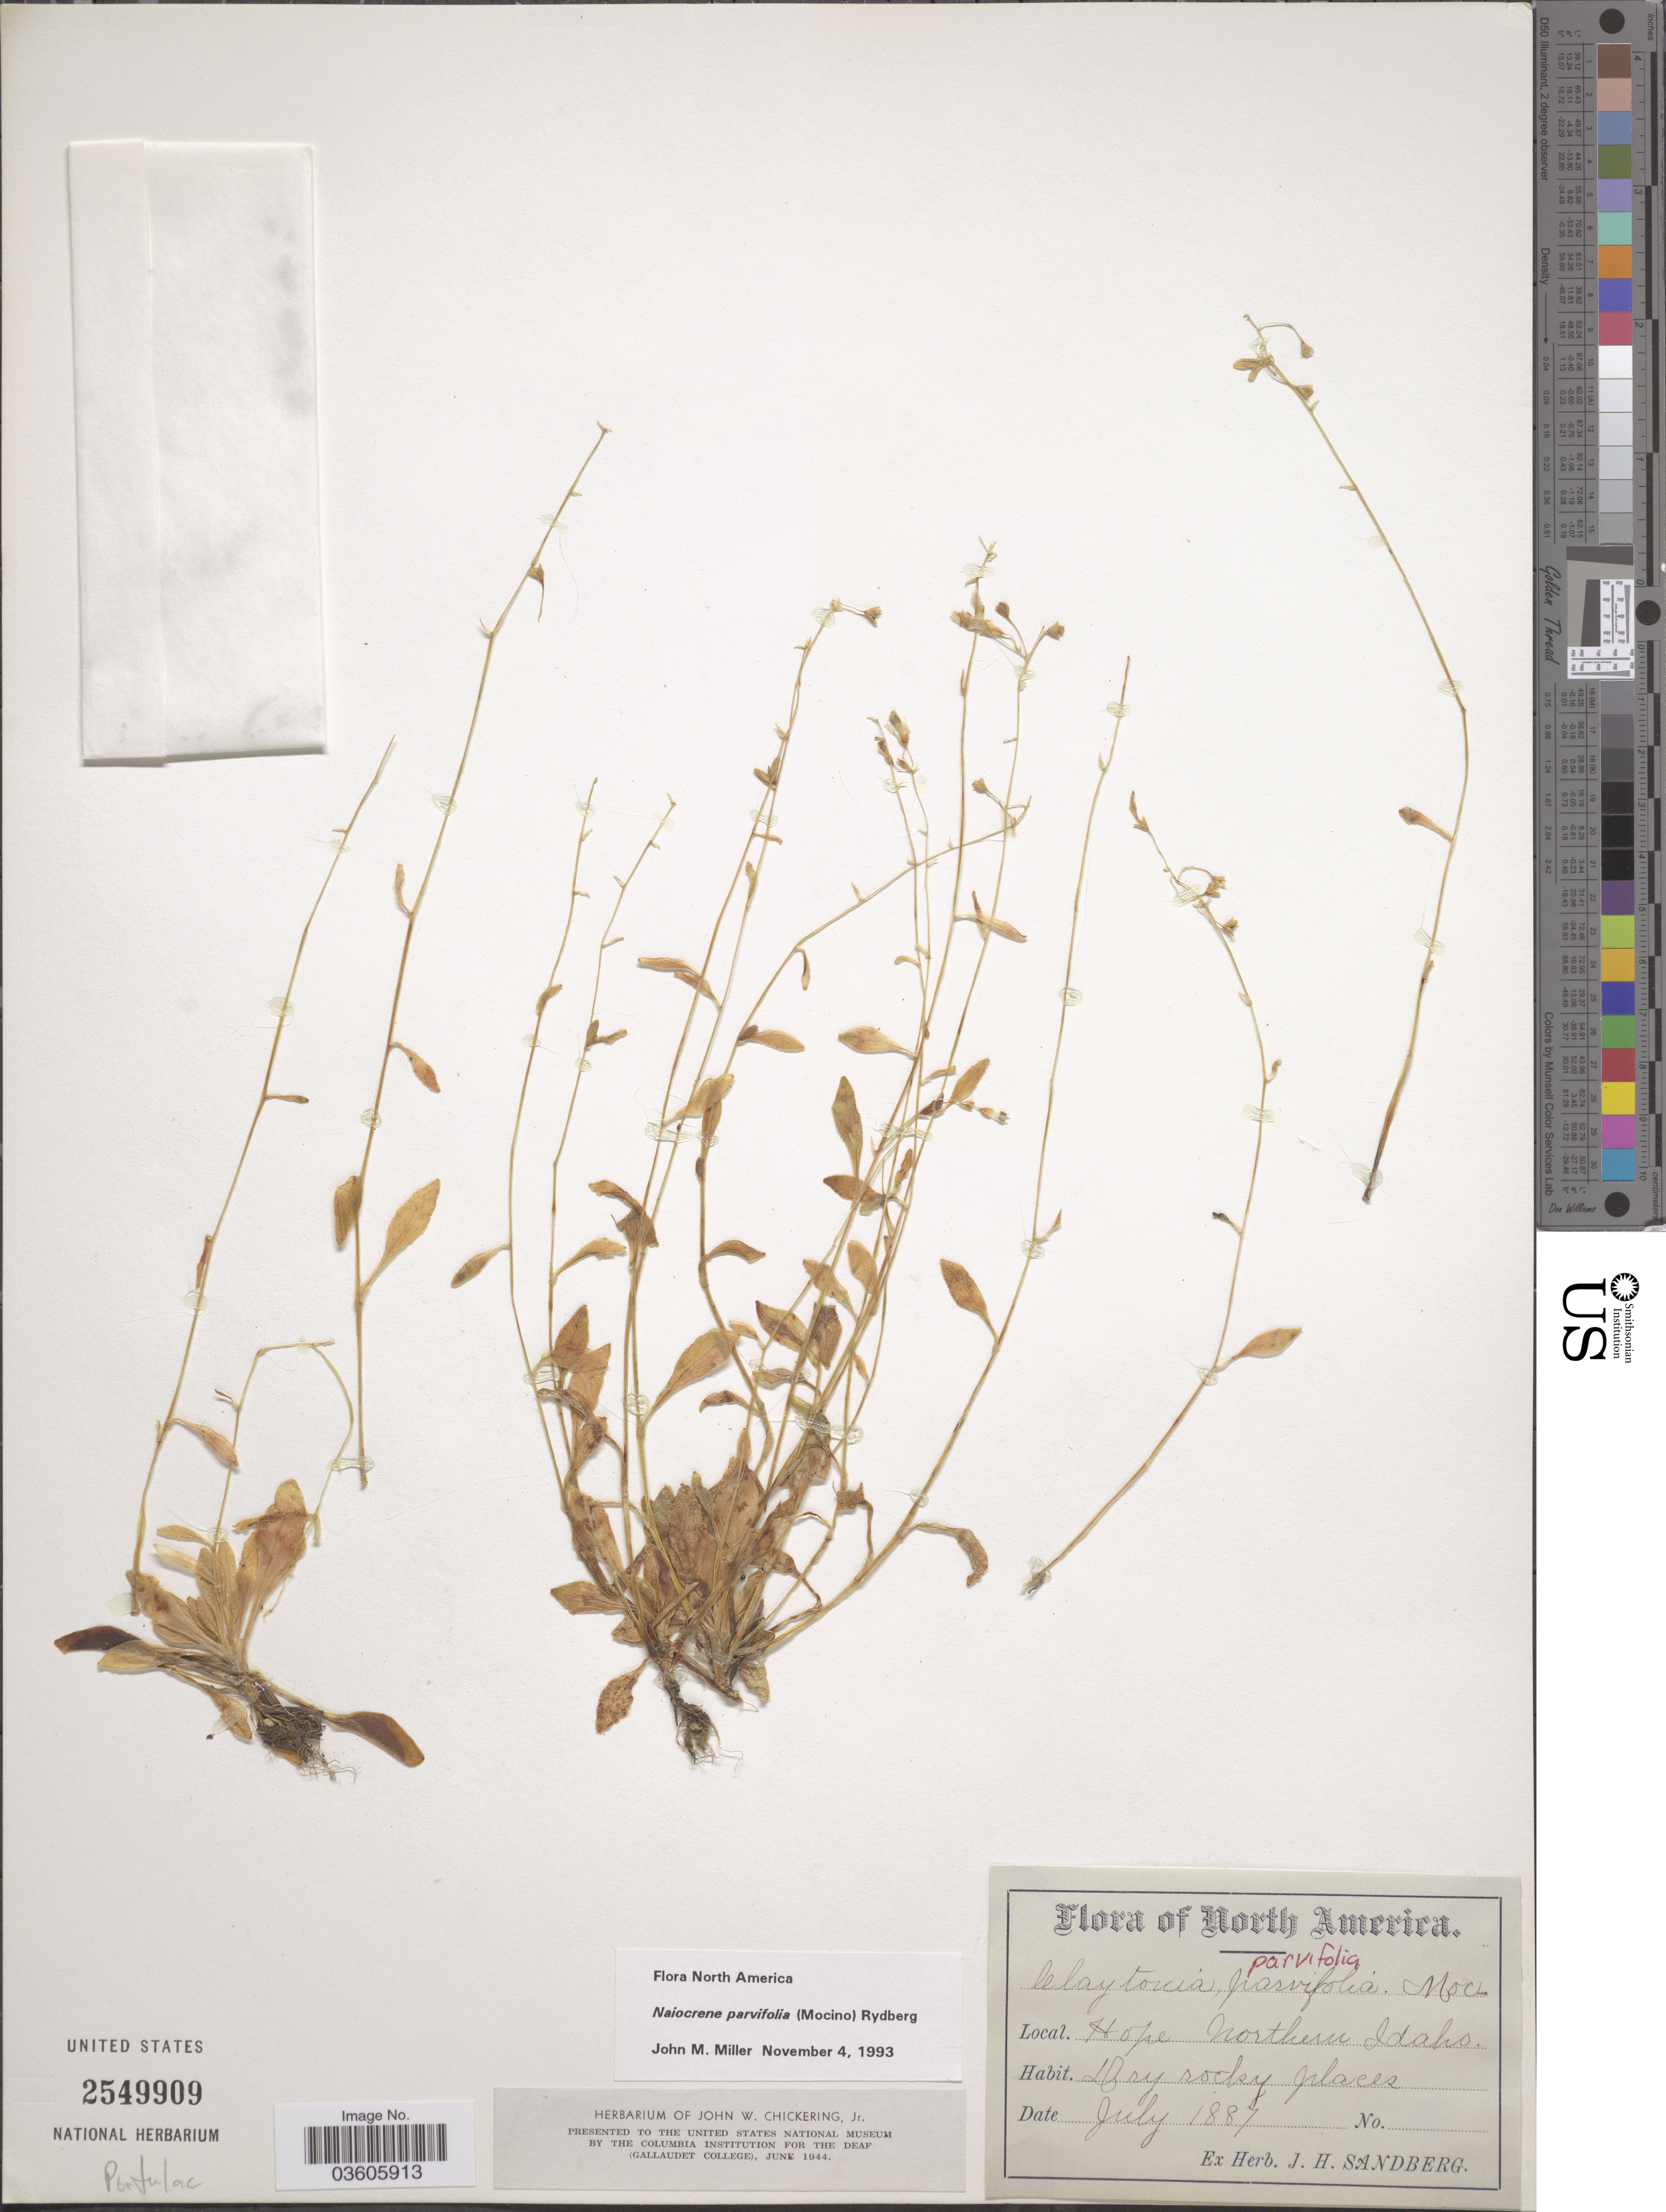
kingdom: Plantae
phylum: Tracheophyta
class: Magnoliopsida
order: Caryophyllales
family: Montiaceae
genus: Montia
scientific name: Montia parvifolia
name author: (Moc. ex DC.) Greene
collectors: ex herb. Sandberg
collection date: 1887-07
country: United States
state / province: Idaho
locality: Hope Northern Idaho.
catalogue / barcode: US 2549909